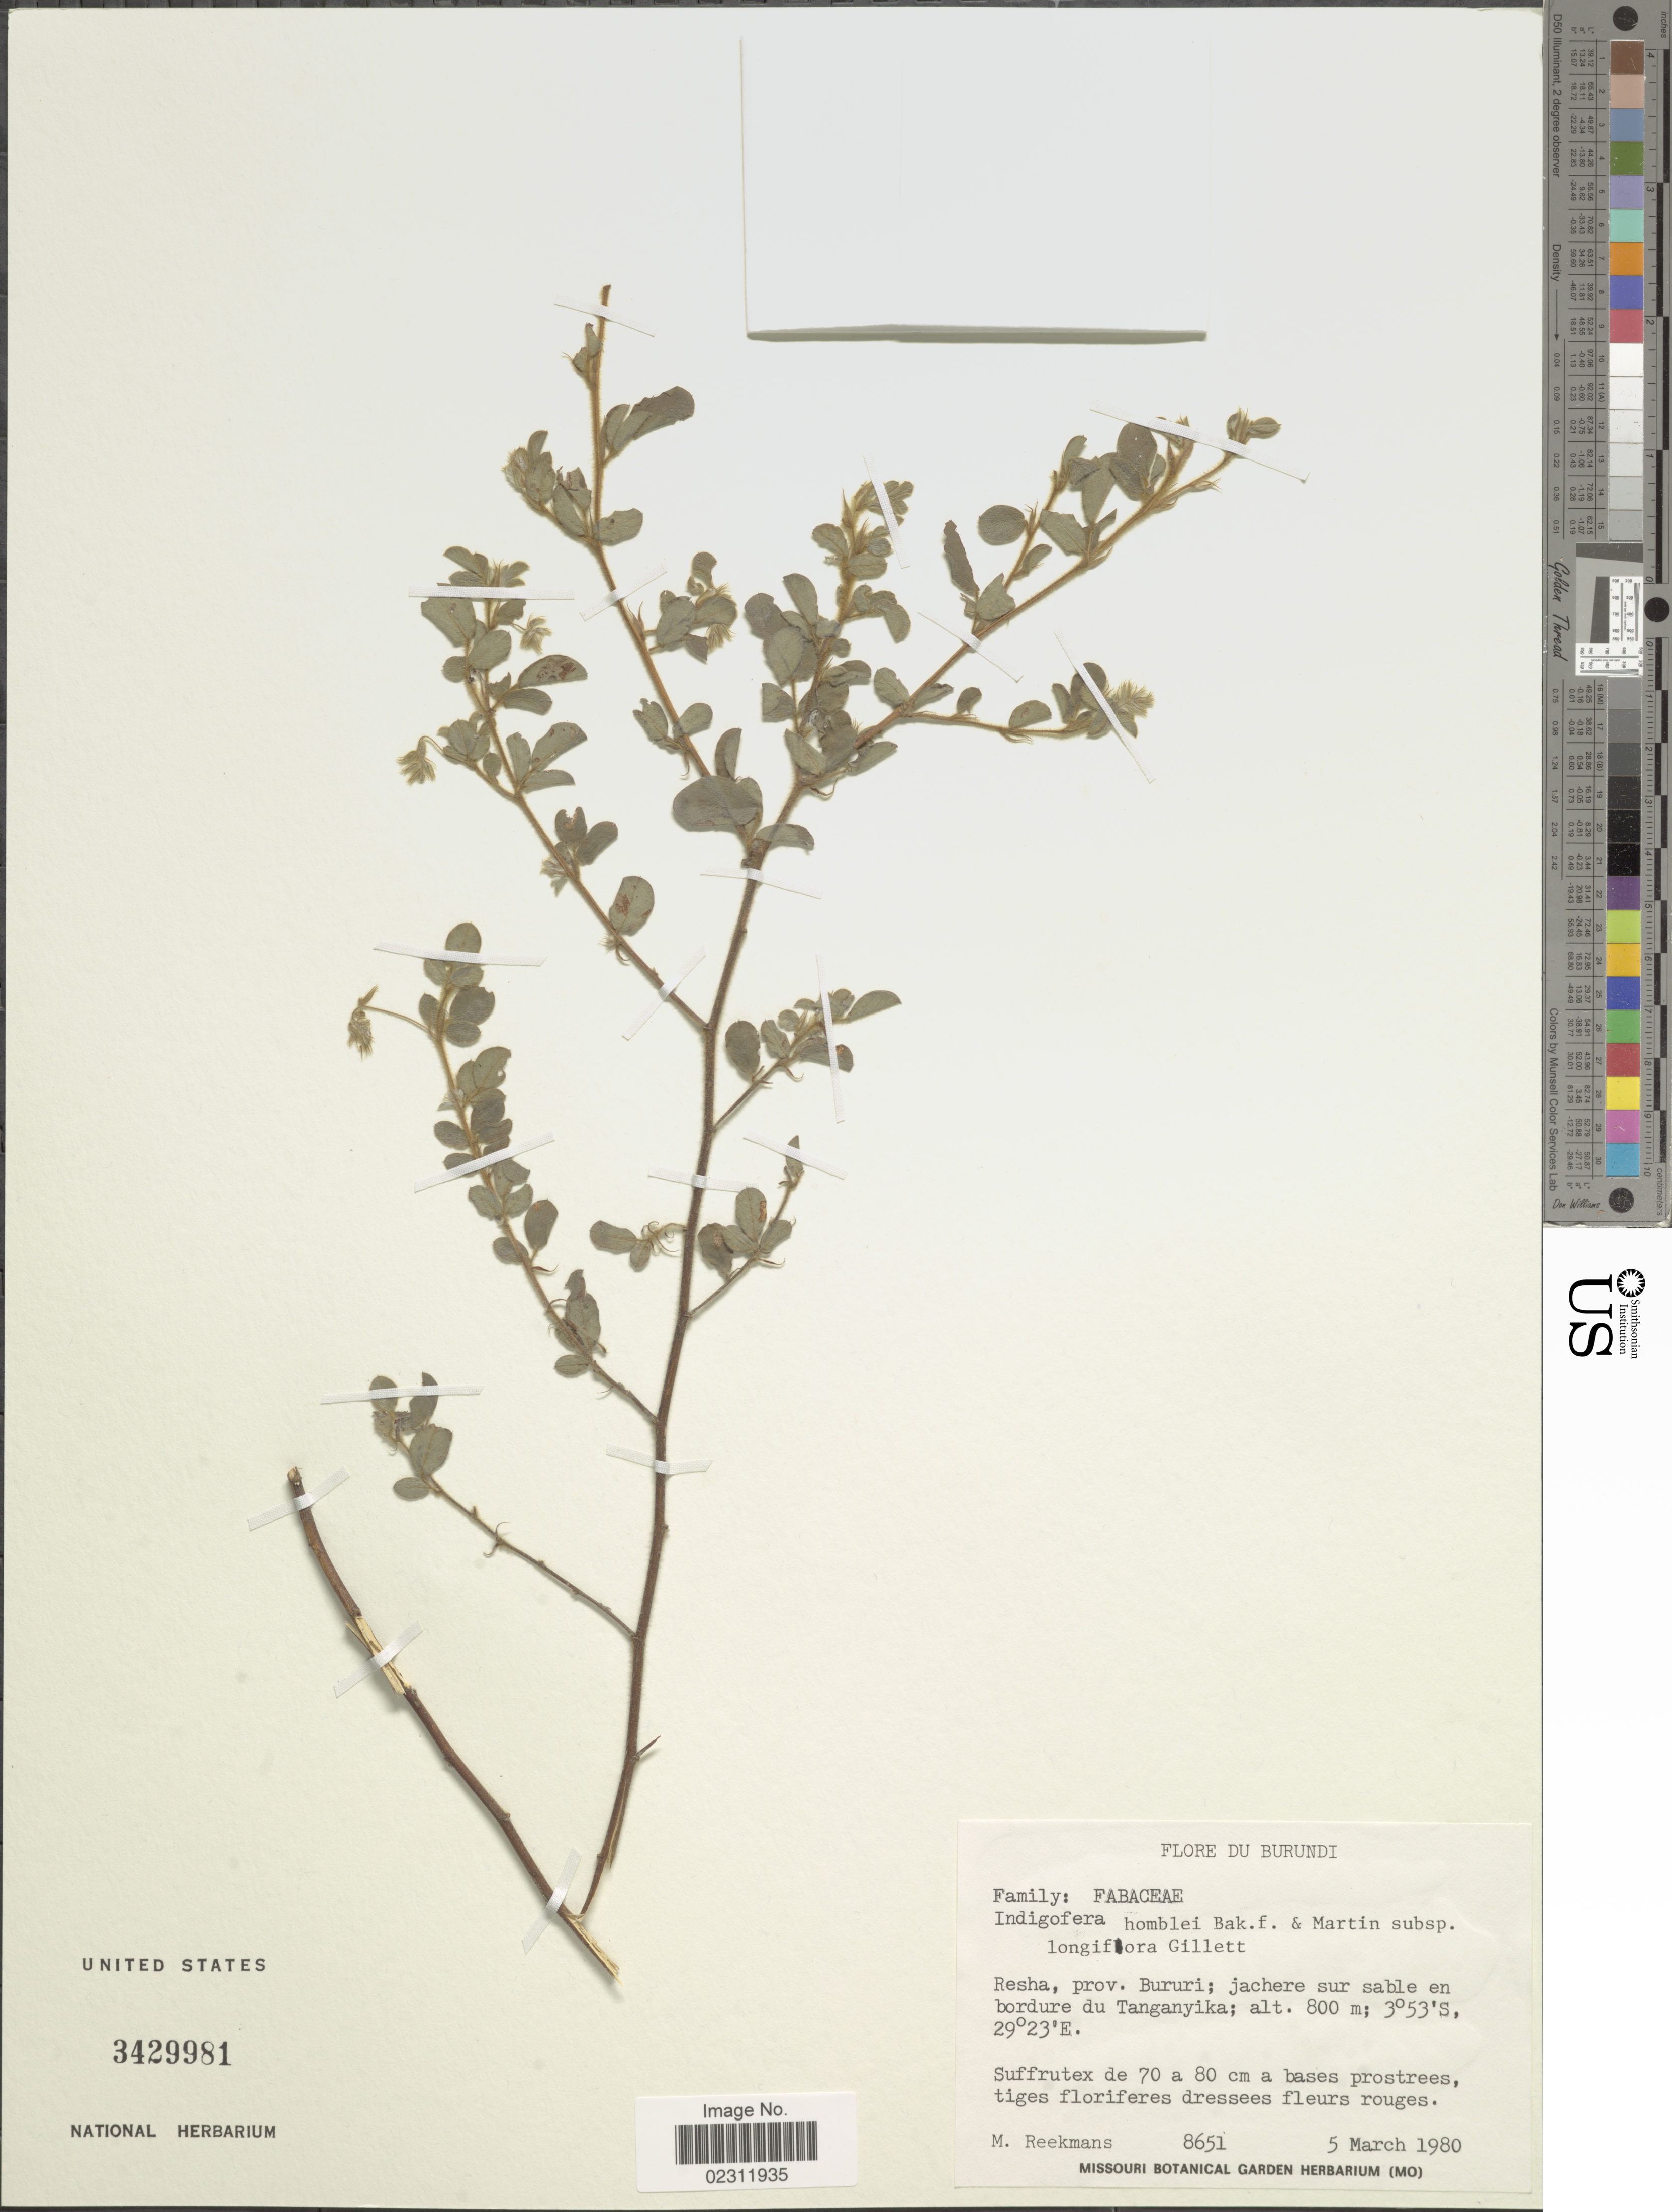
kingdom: Plantae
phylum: Tracheophyta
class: Magnoliopsida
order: Fabales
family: Fabaceae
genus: Indigofera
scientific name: Indigofera homblei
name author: Baker f. & Martin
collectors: M. Reekmans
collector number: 8651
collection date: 1980-03-05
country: Burundi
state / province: Bururi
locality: Resha, jachere sur sable en bordure du Tanganyika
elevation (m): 800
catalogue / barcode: US 3429981